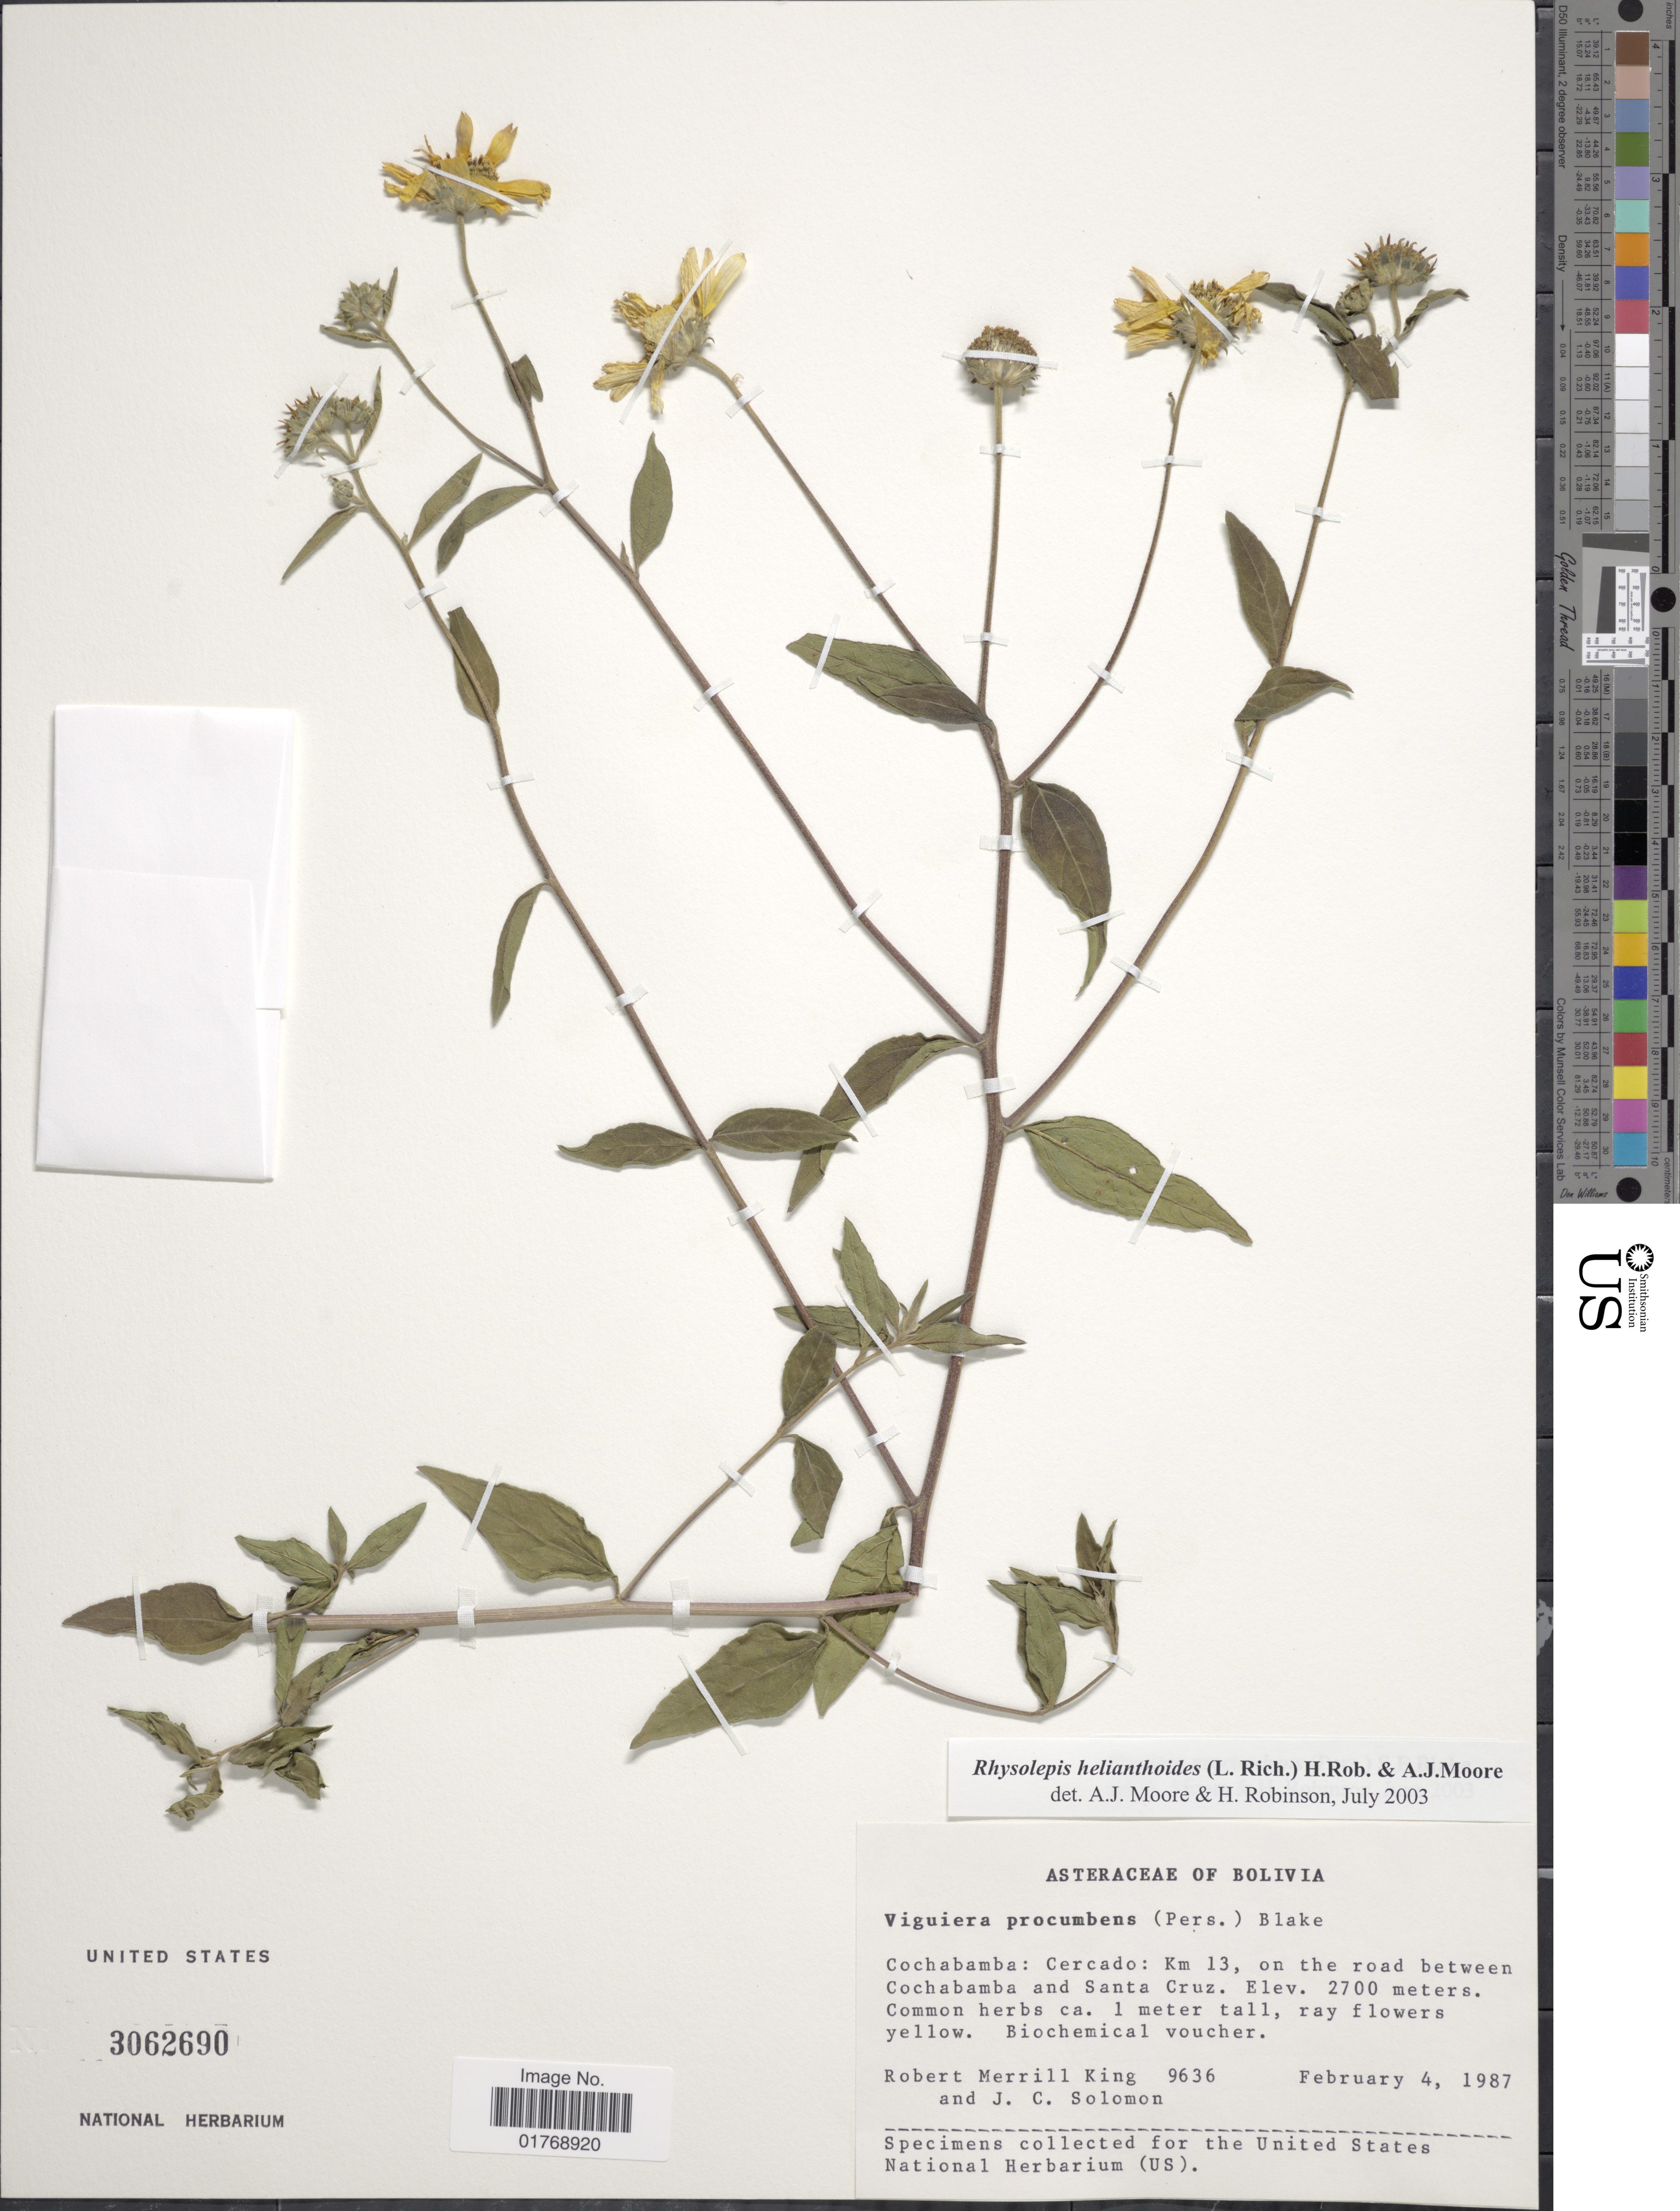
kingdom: Plantae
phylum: Tracheophyta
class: Magnoliopsida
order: Asterales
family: Asteraceae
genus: Viguiera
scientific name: Viguiera procumbens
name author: (Pers.) S.F. Blake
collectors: R. M. King & J. C. Solomon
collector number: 9636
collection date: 1987-02-04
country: Bolivia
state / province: Cochabamba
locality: Cochabamba: Cercado: Km 13, on the road between Cochabamba and Santa Cruz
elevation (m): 2700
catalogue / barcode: US 3062690